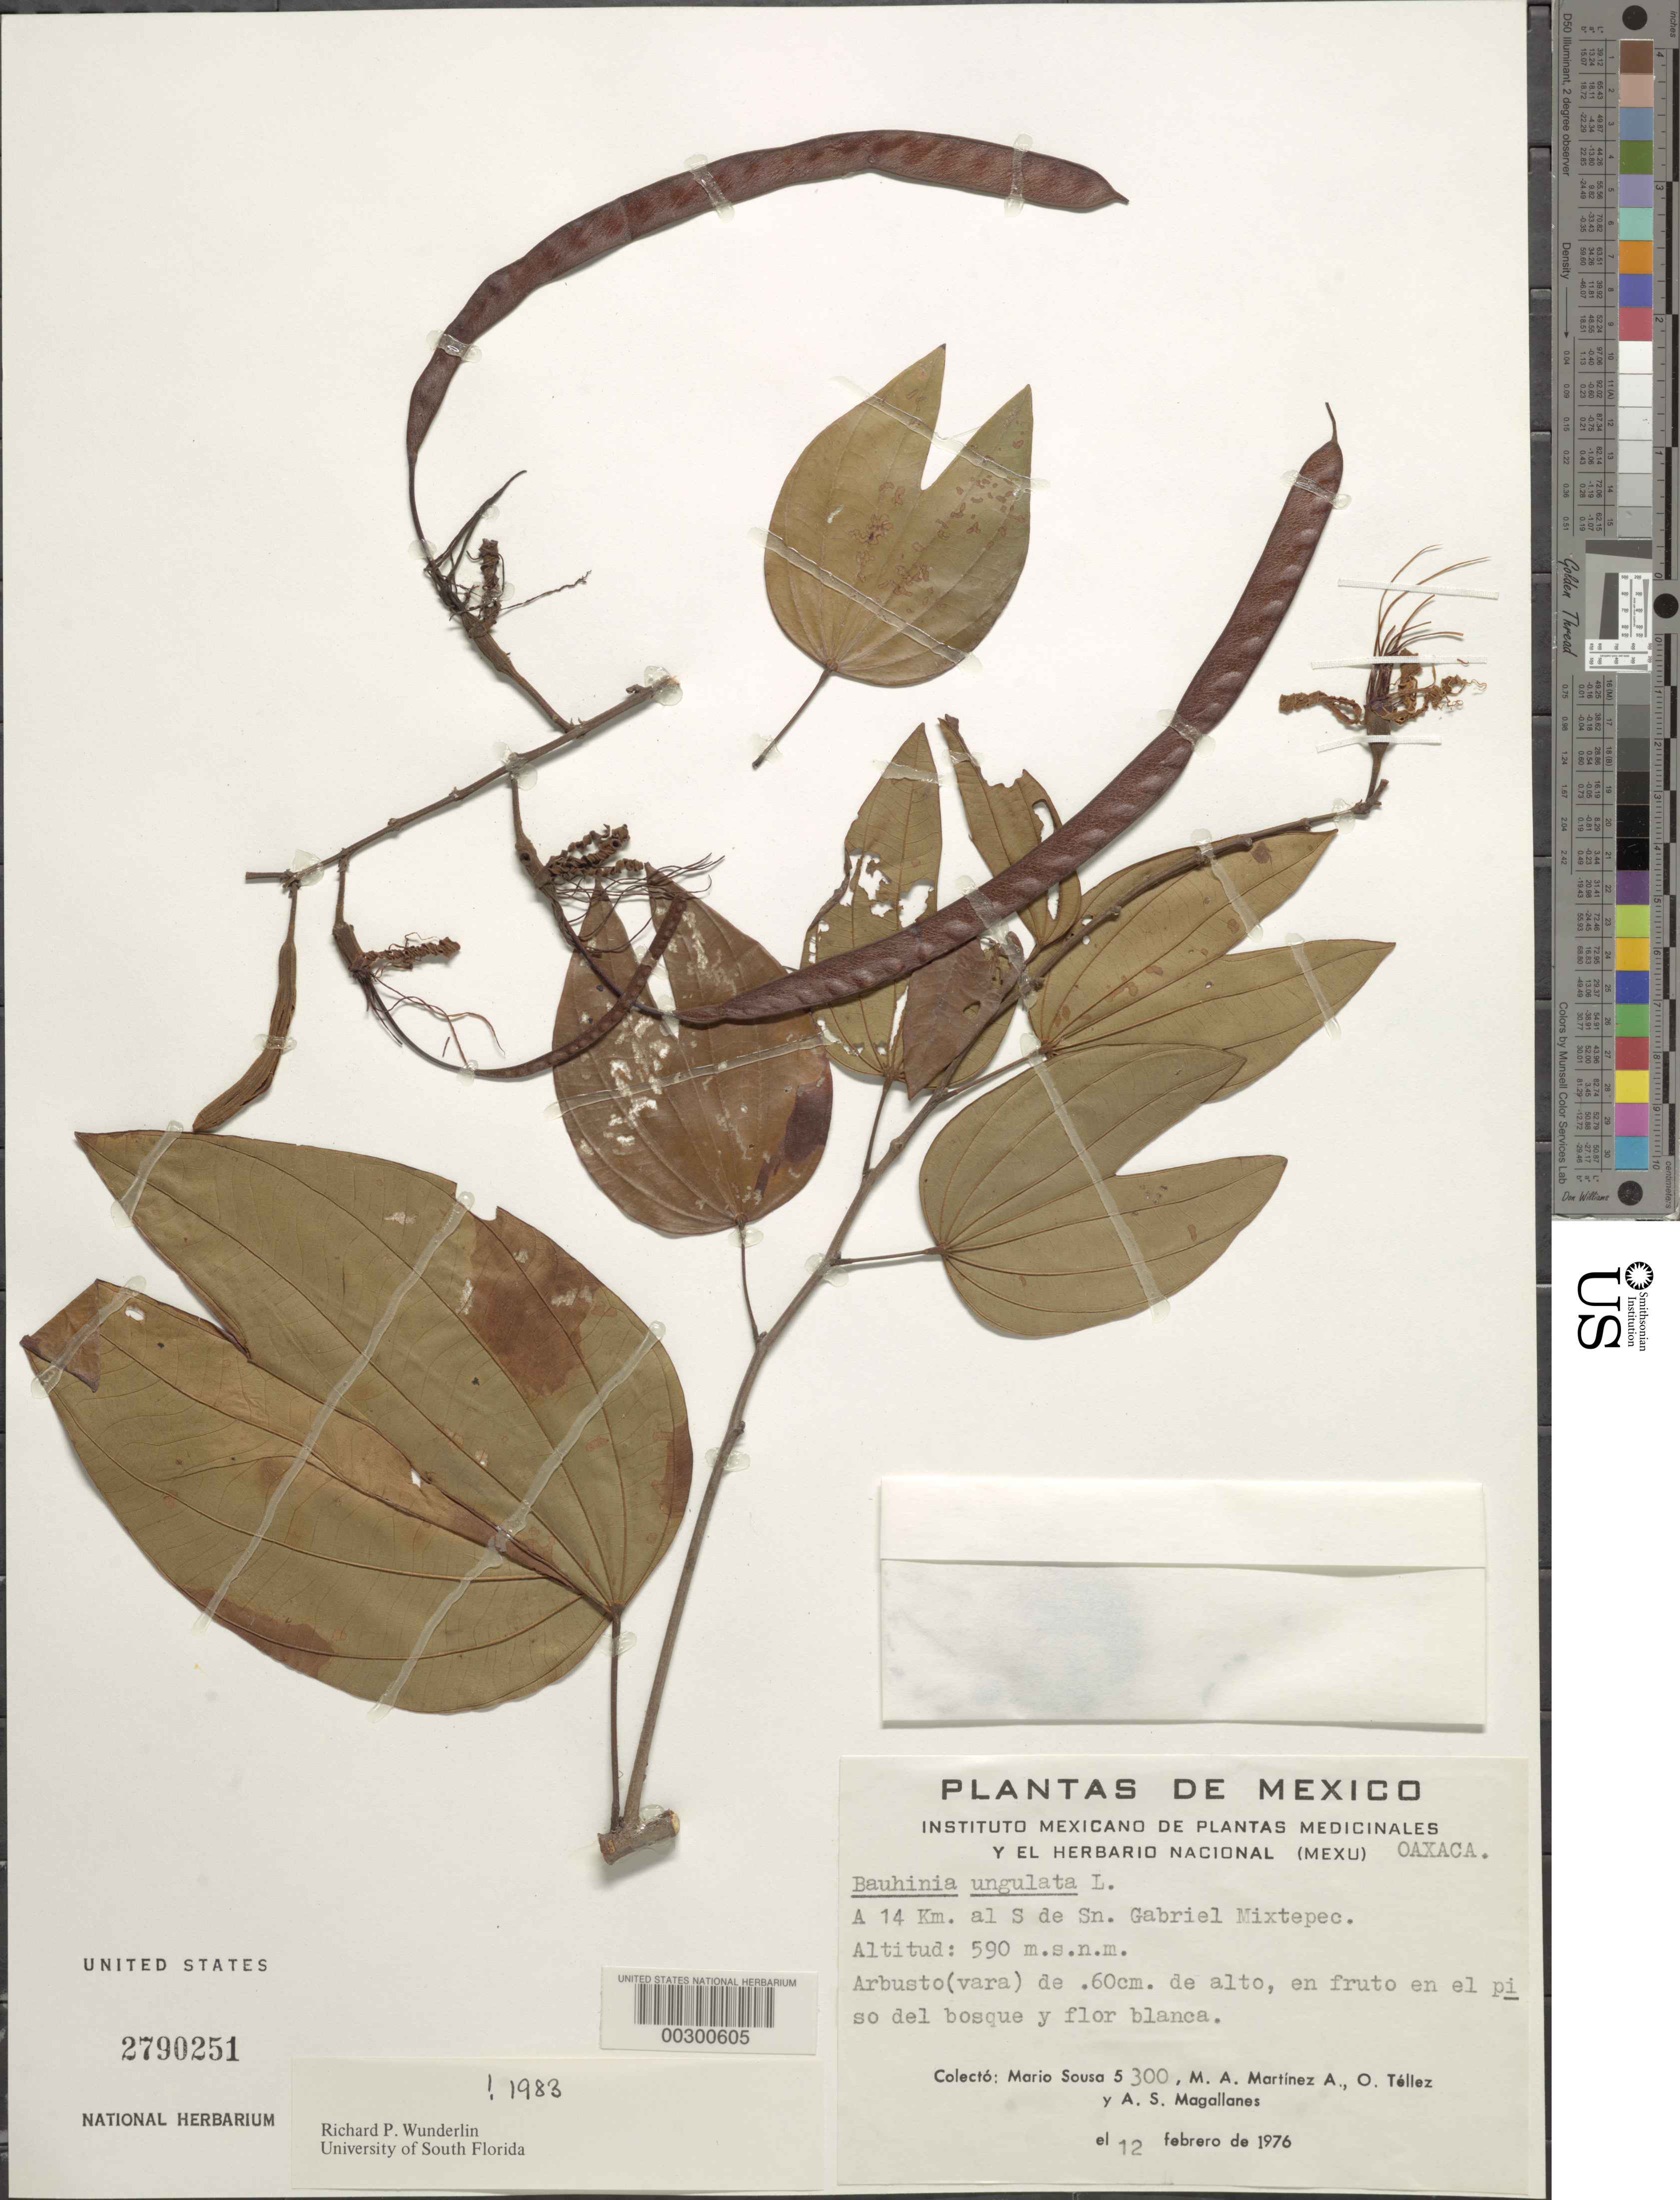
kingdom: Plantae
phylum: Tracheophyta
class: Magnoliopsida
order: Fabales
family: Fabaceae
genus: Bauhinia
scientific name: Bauhinia ungulata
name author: L.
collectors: M. Sousa S., M. A. Martínez Alfaro, O. Téllez V. & A. Magallanes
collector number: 5300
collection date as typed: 12 Feb 1976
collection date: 1976-02-12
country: Mexico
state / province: Oaxaca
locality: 14 km S of San Gabriel Mixtepec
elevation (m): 590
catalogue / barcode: US 2790251